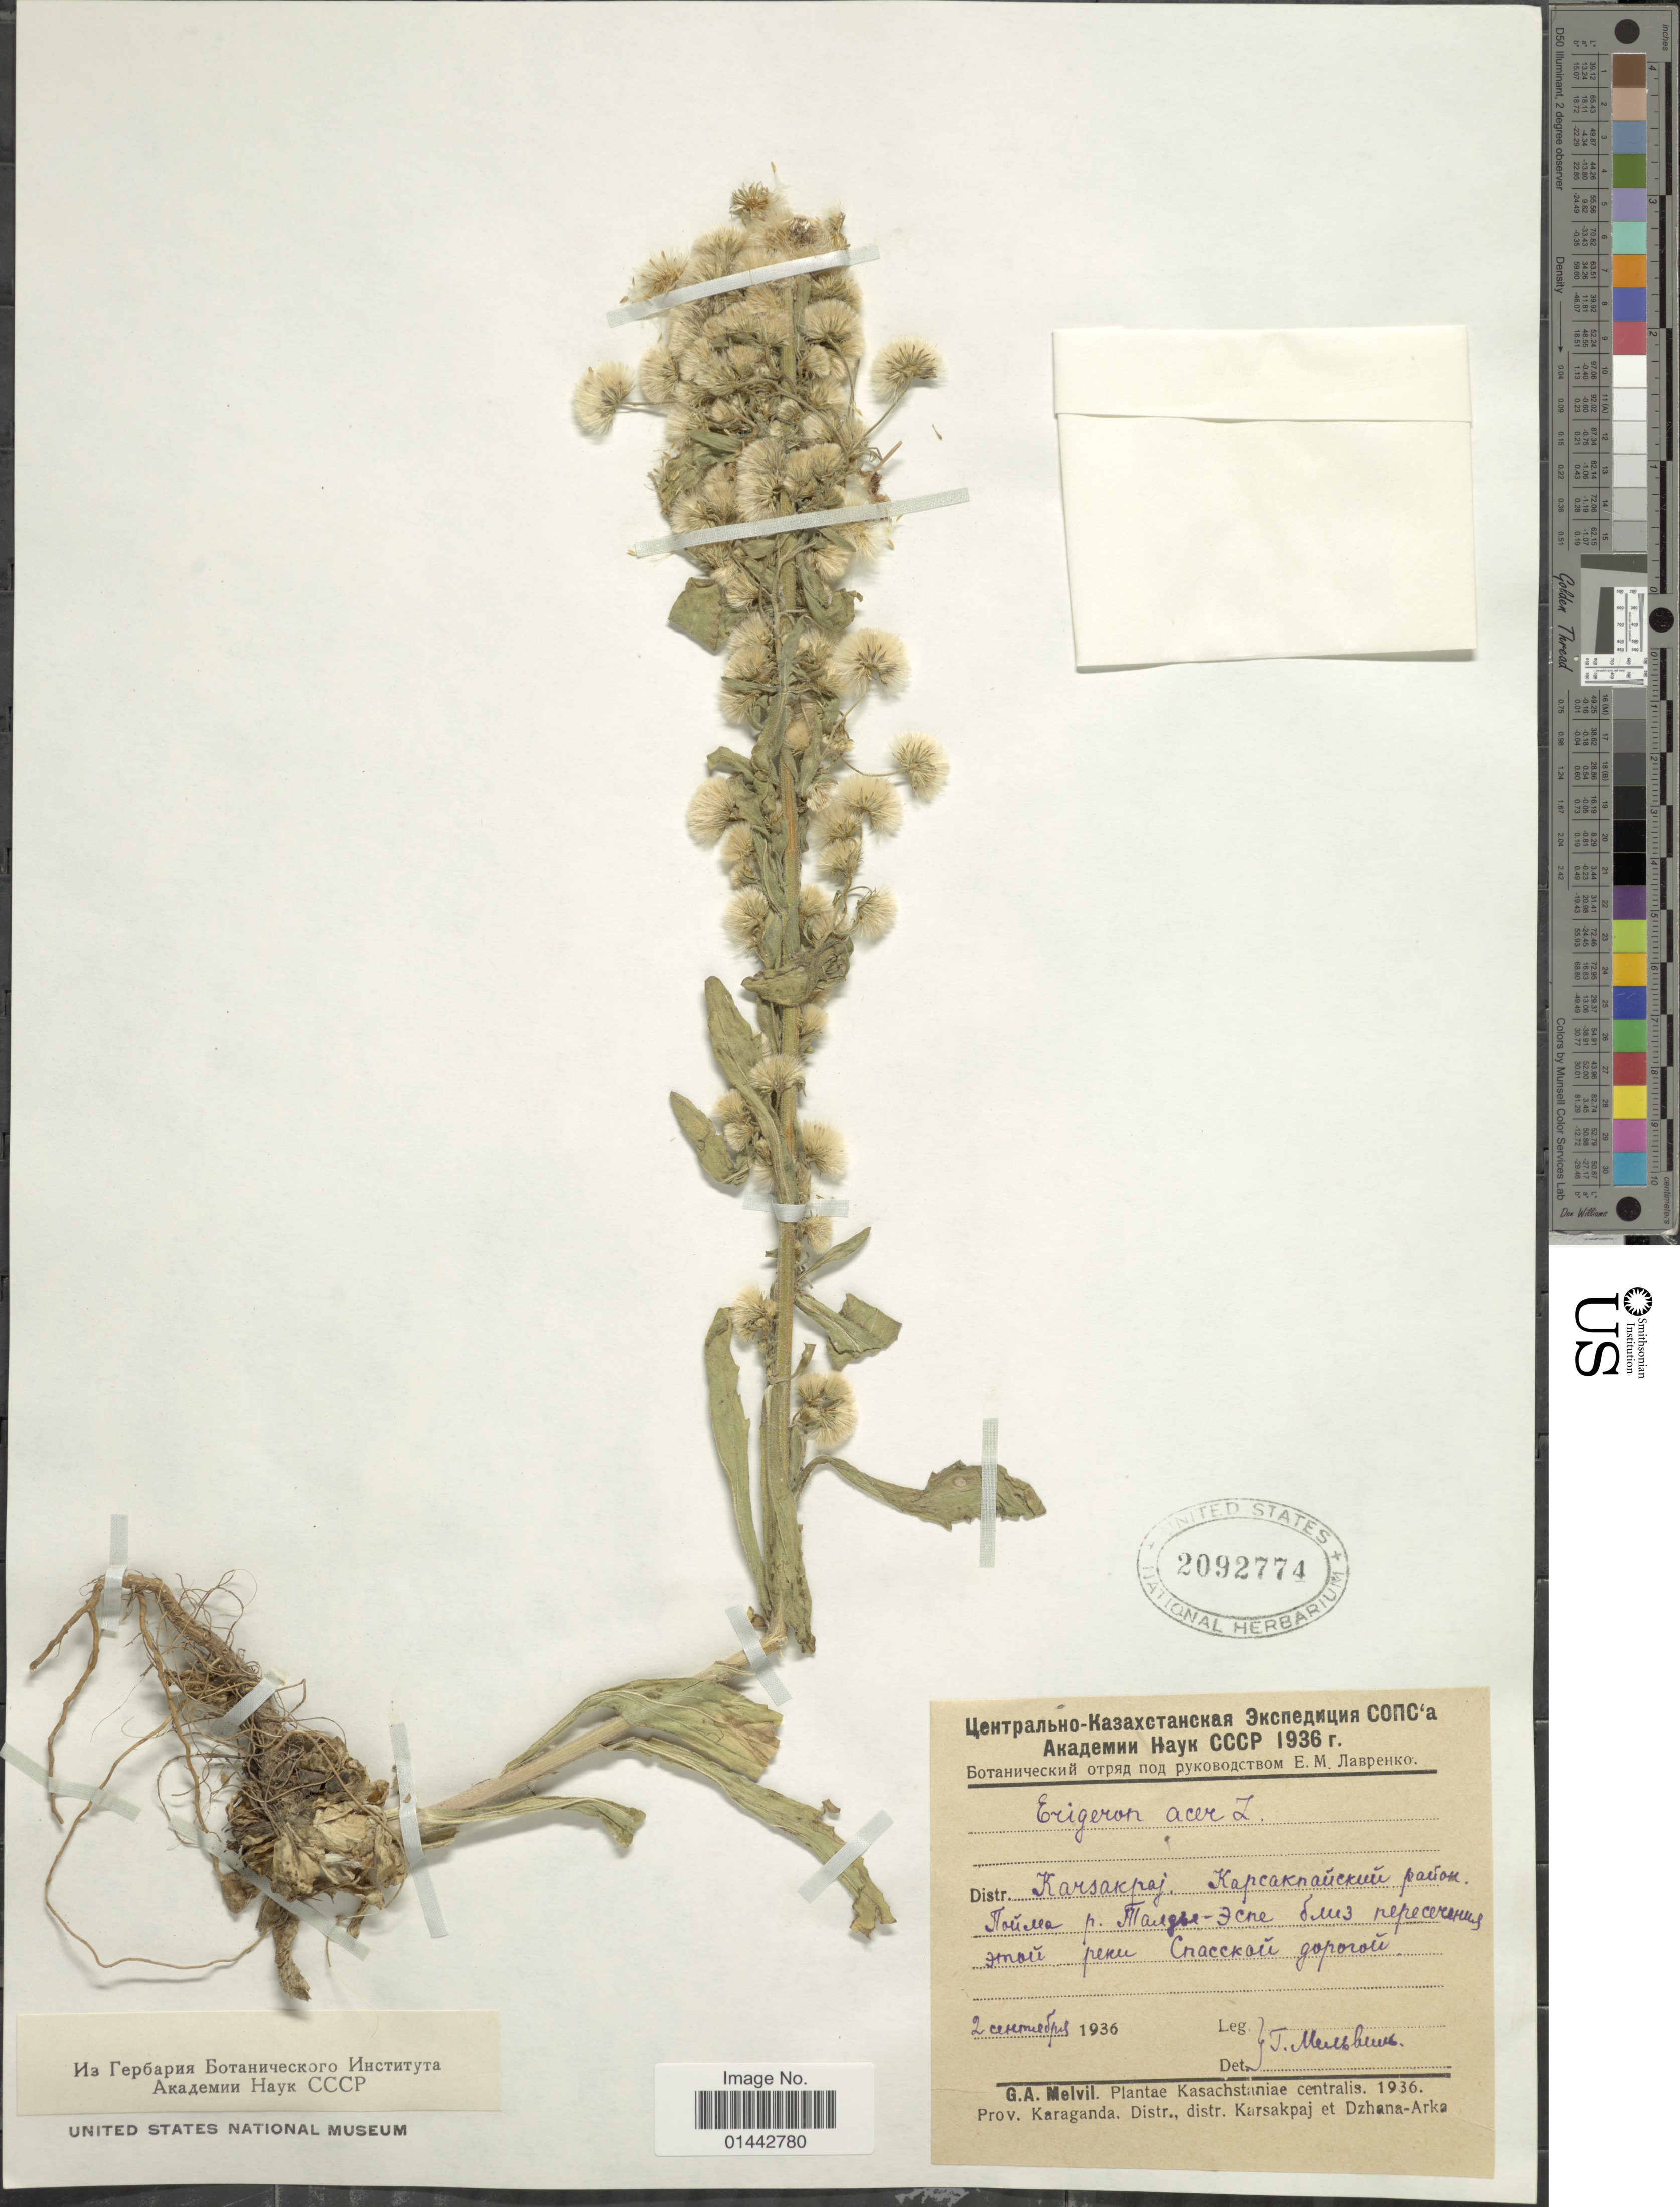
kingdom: Plantae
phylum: Tracheophyta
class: Magnoliopsida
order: Asterales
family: Asteraceae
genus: Erigeron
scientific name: Erigeron acris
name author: L.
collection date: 1936-09-02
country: Kazakhstan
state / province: Qaraghandy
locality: Distr. Karsakpaj. Lapcaknauecun padon Mousse.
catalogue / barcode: US 2092774